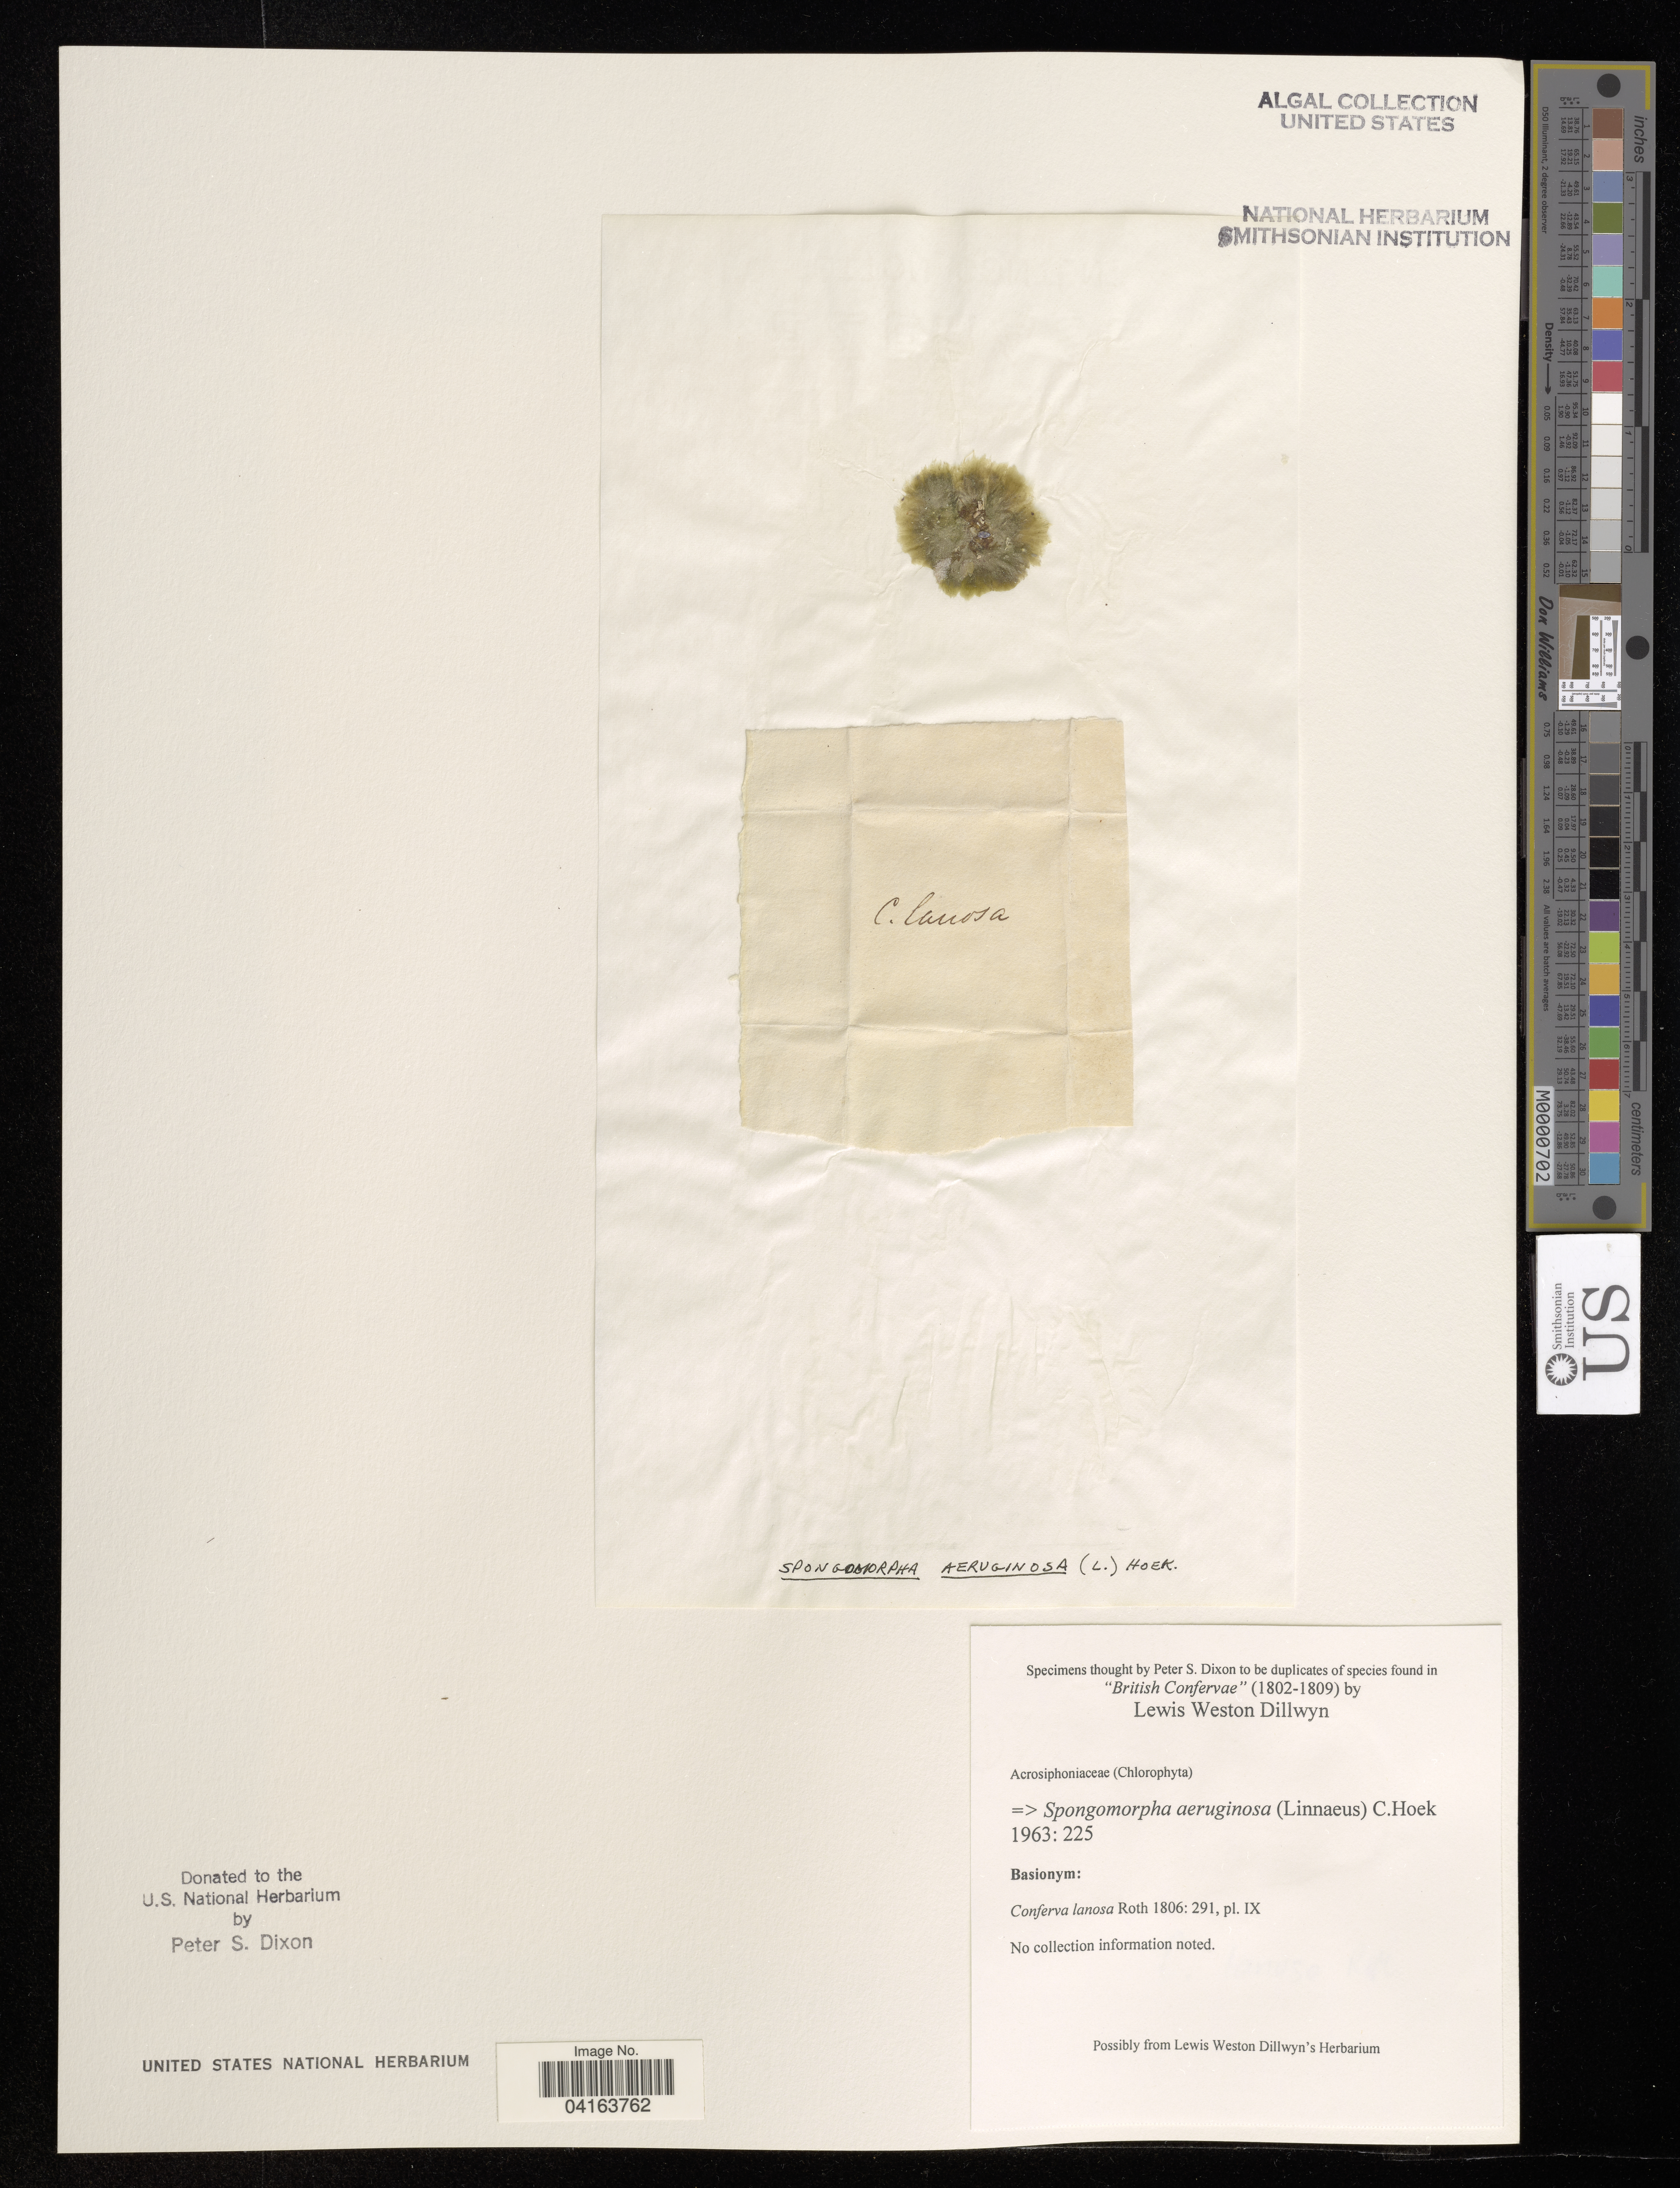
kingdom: Plantae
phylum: Chlorophyta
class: Ulvophyceae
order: Ulotrichales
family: Ulotrichaceae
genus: Spongomorpha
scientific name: Spongomorpha aeruginosa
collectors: P. S. Dixon & L. W. Dillwyn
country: United Kingdom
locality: British Confervae.